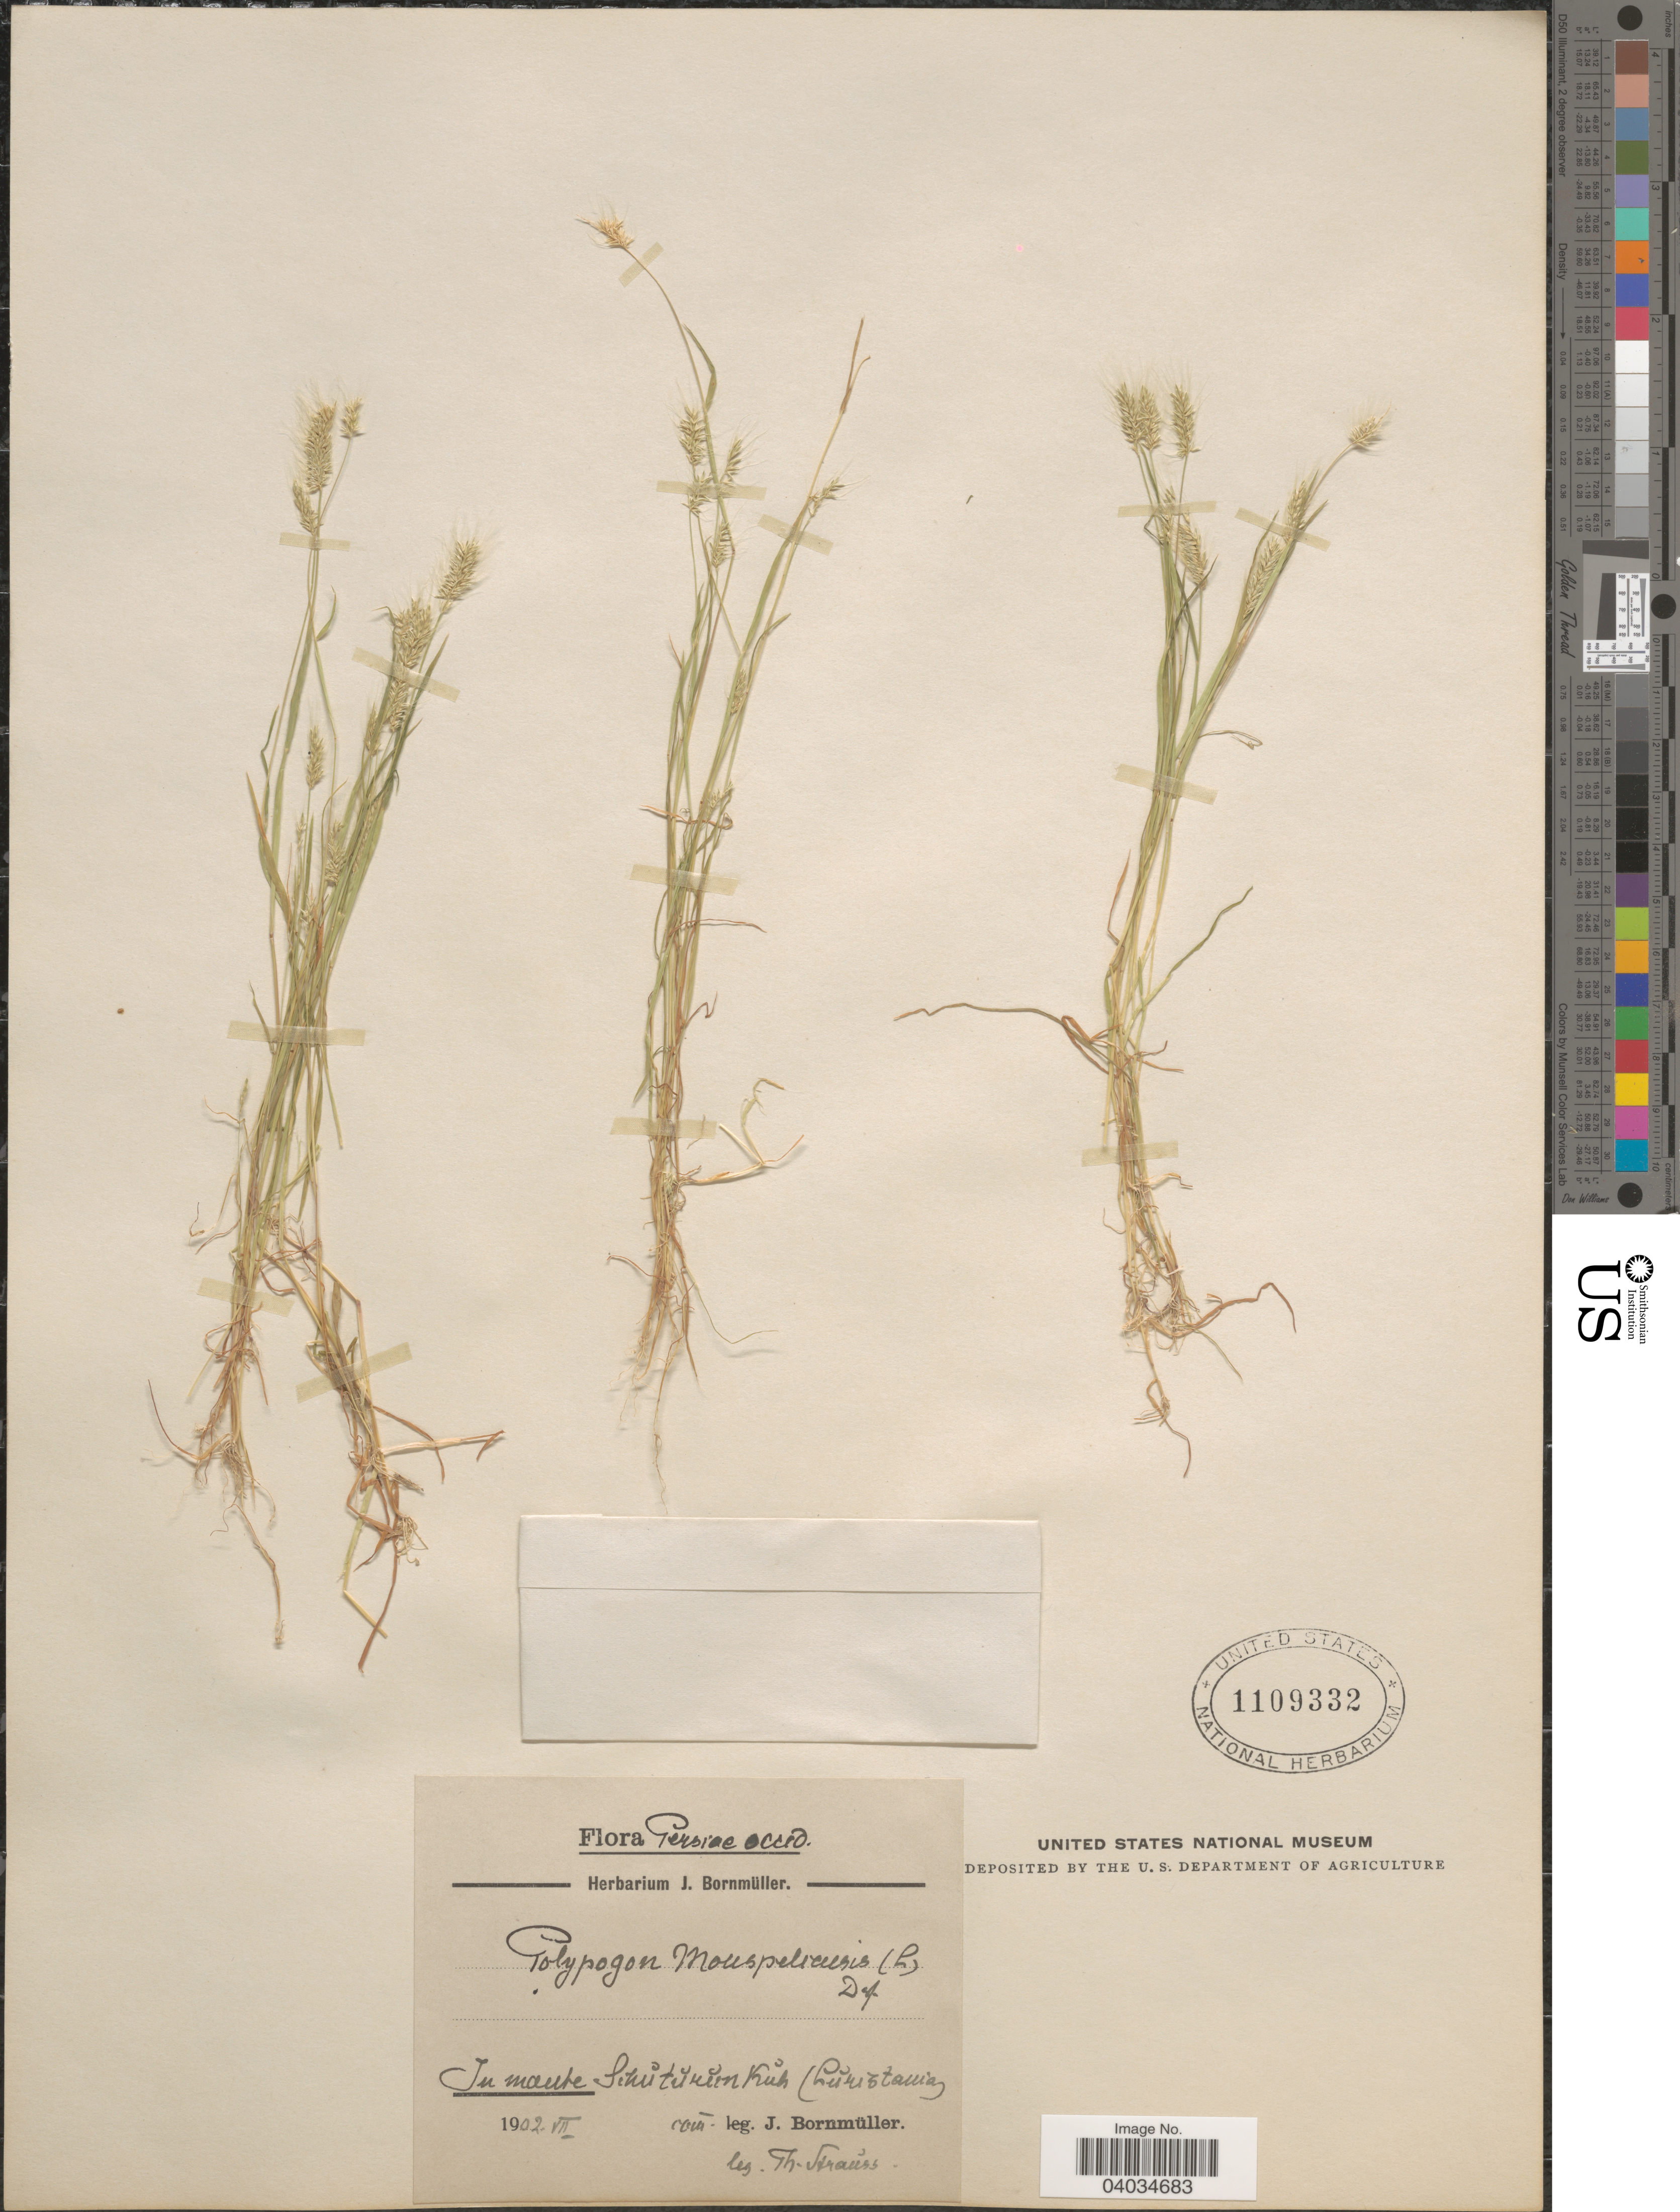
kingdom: Plantae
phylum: Tracheophyta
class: Liliopsida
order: Poales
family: Poaceae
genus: Polypogon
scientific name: Polypogon monspeliensis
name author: (L.) Desf.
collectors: T. Strauss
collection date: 1902-07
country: Iran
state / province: Lorestan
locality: Persiae occid. In monte Schuturunkuh (Luristania).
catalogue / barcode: US 1109332